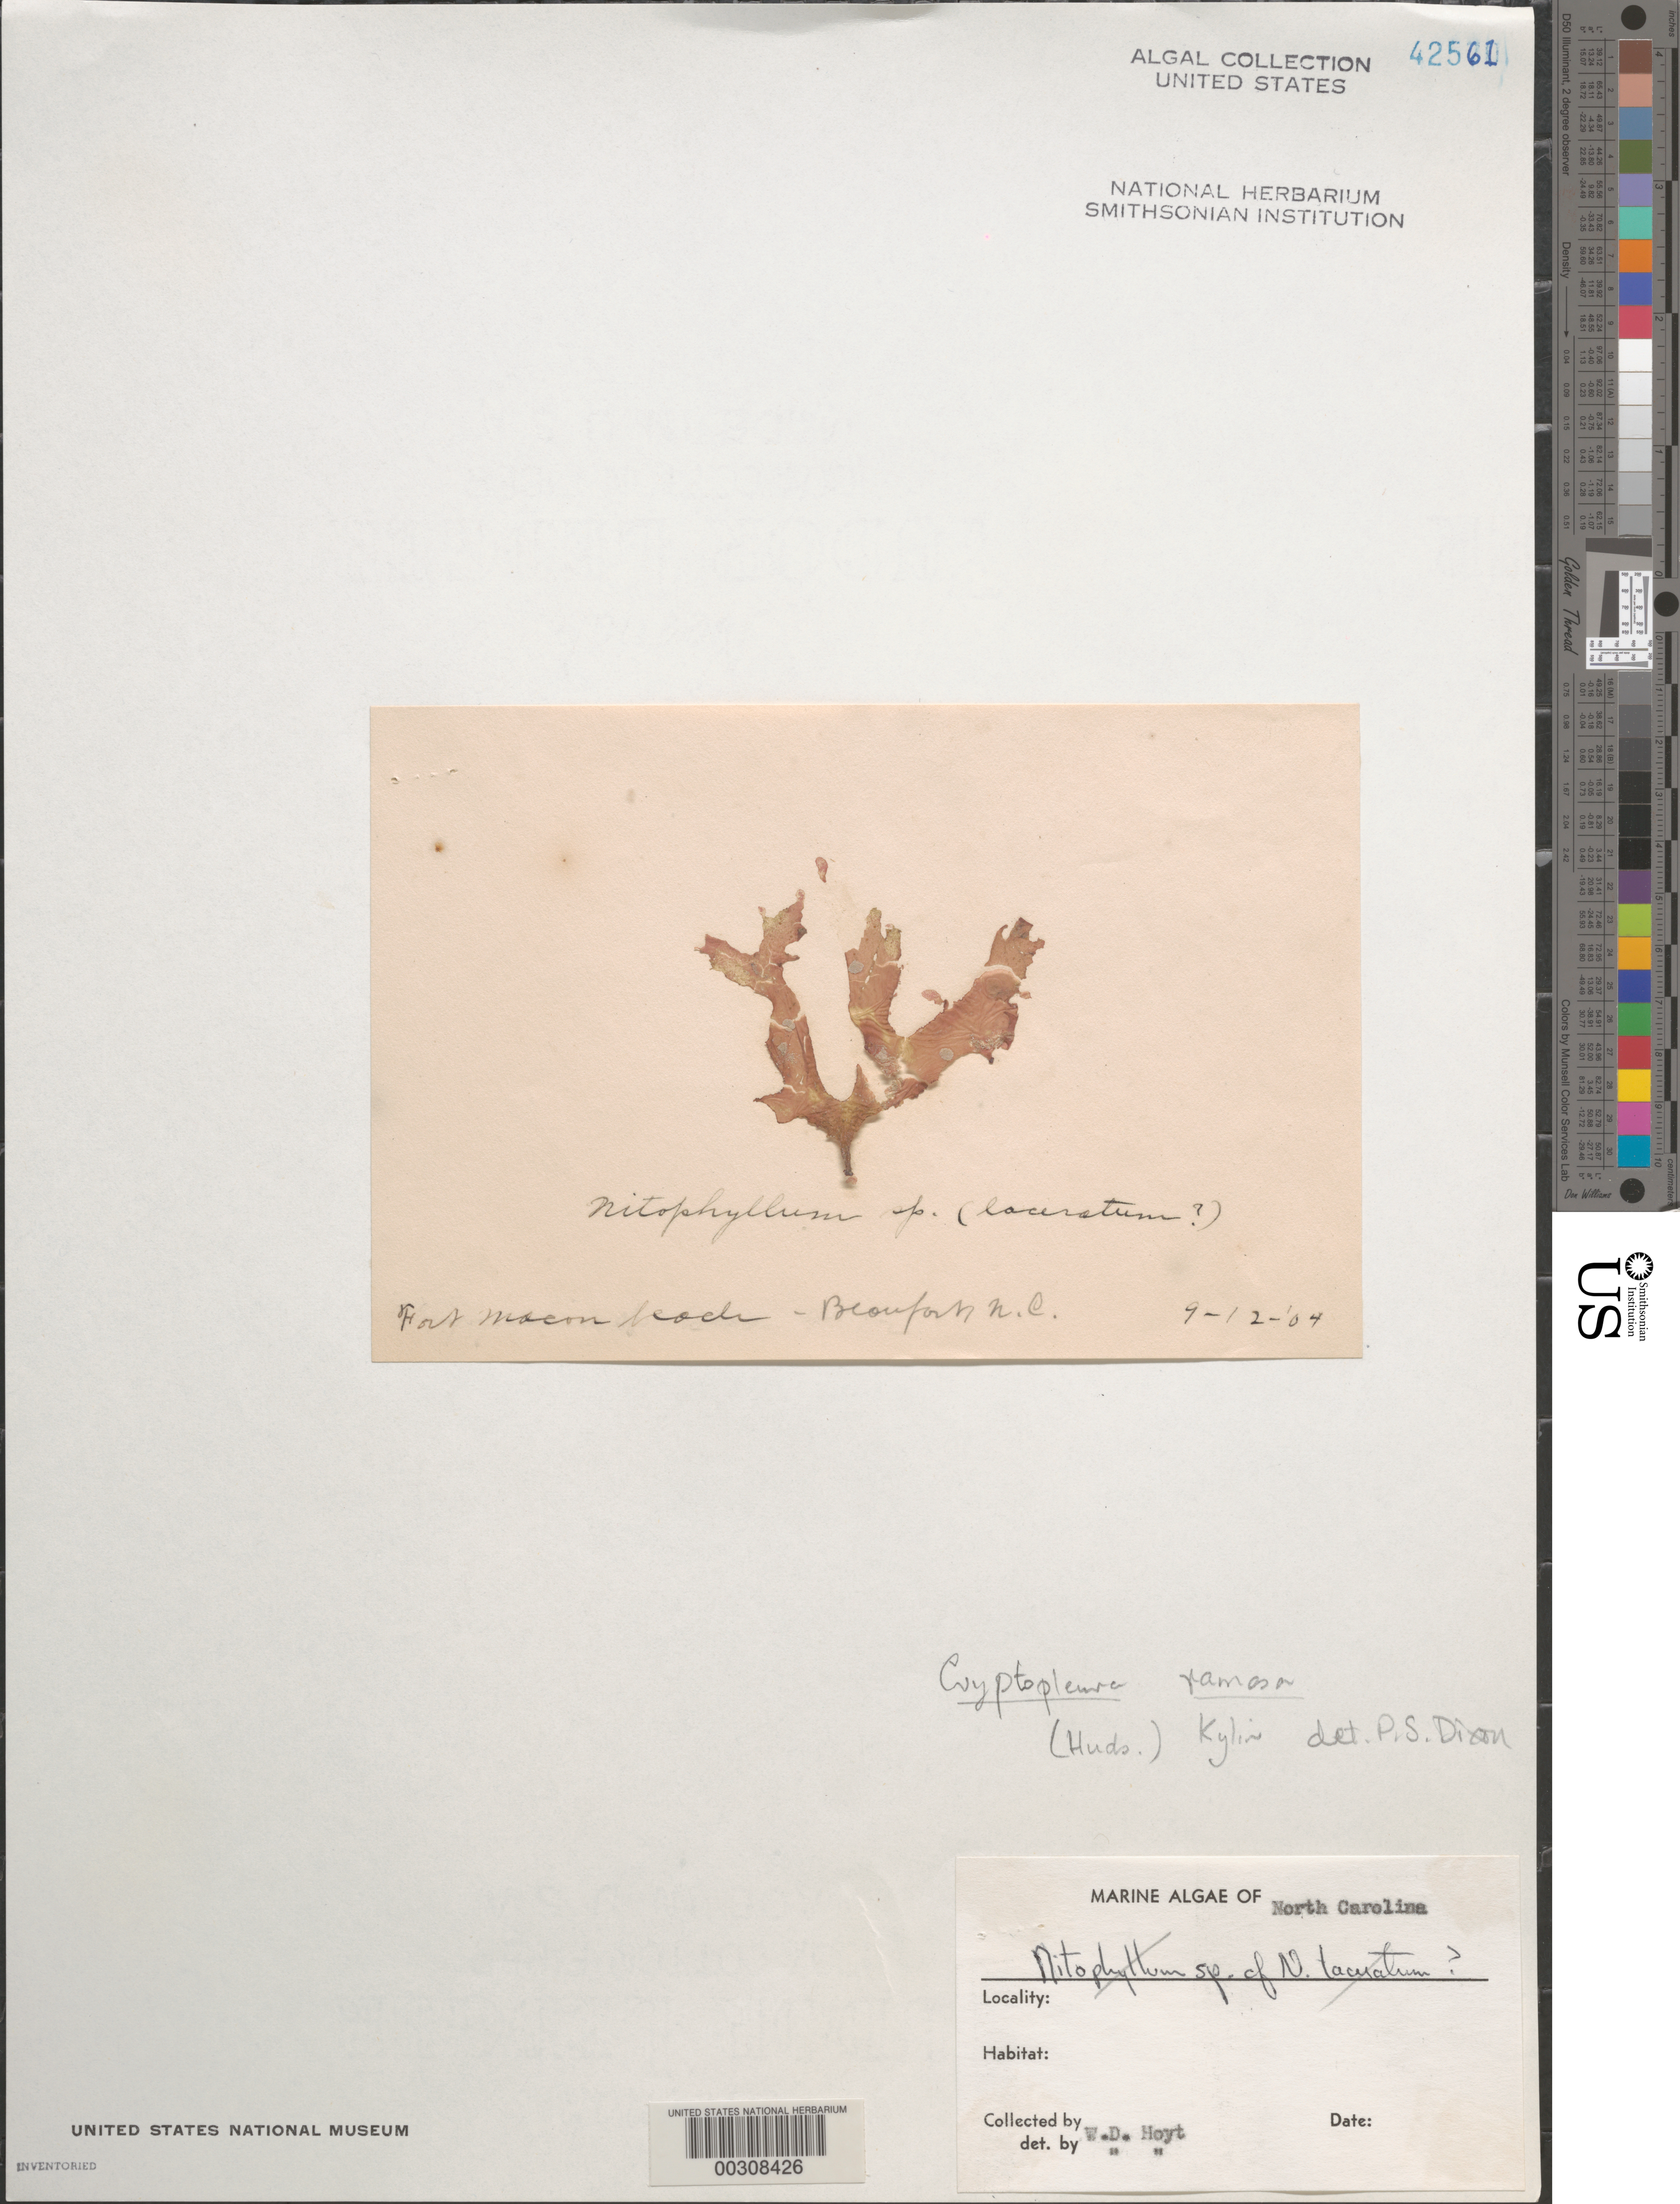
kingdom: Plantae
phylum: Rhodophyta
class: Florideophyceae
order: Ceramiales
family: Delesseriaceae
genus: Cryptopleura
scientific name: Cryptopleura ramosa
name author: (Huds.) L.M. Newton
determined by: Dixon, P. S.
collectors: W. D. Hoyt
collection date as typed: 12 Sep 1904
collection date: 1904-09-12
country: United States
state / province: North Carolina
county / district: Carteret County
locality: Beaufort, Fort Macon Beach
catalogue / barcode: US 42561